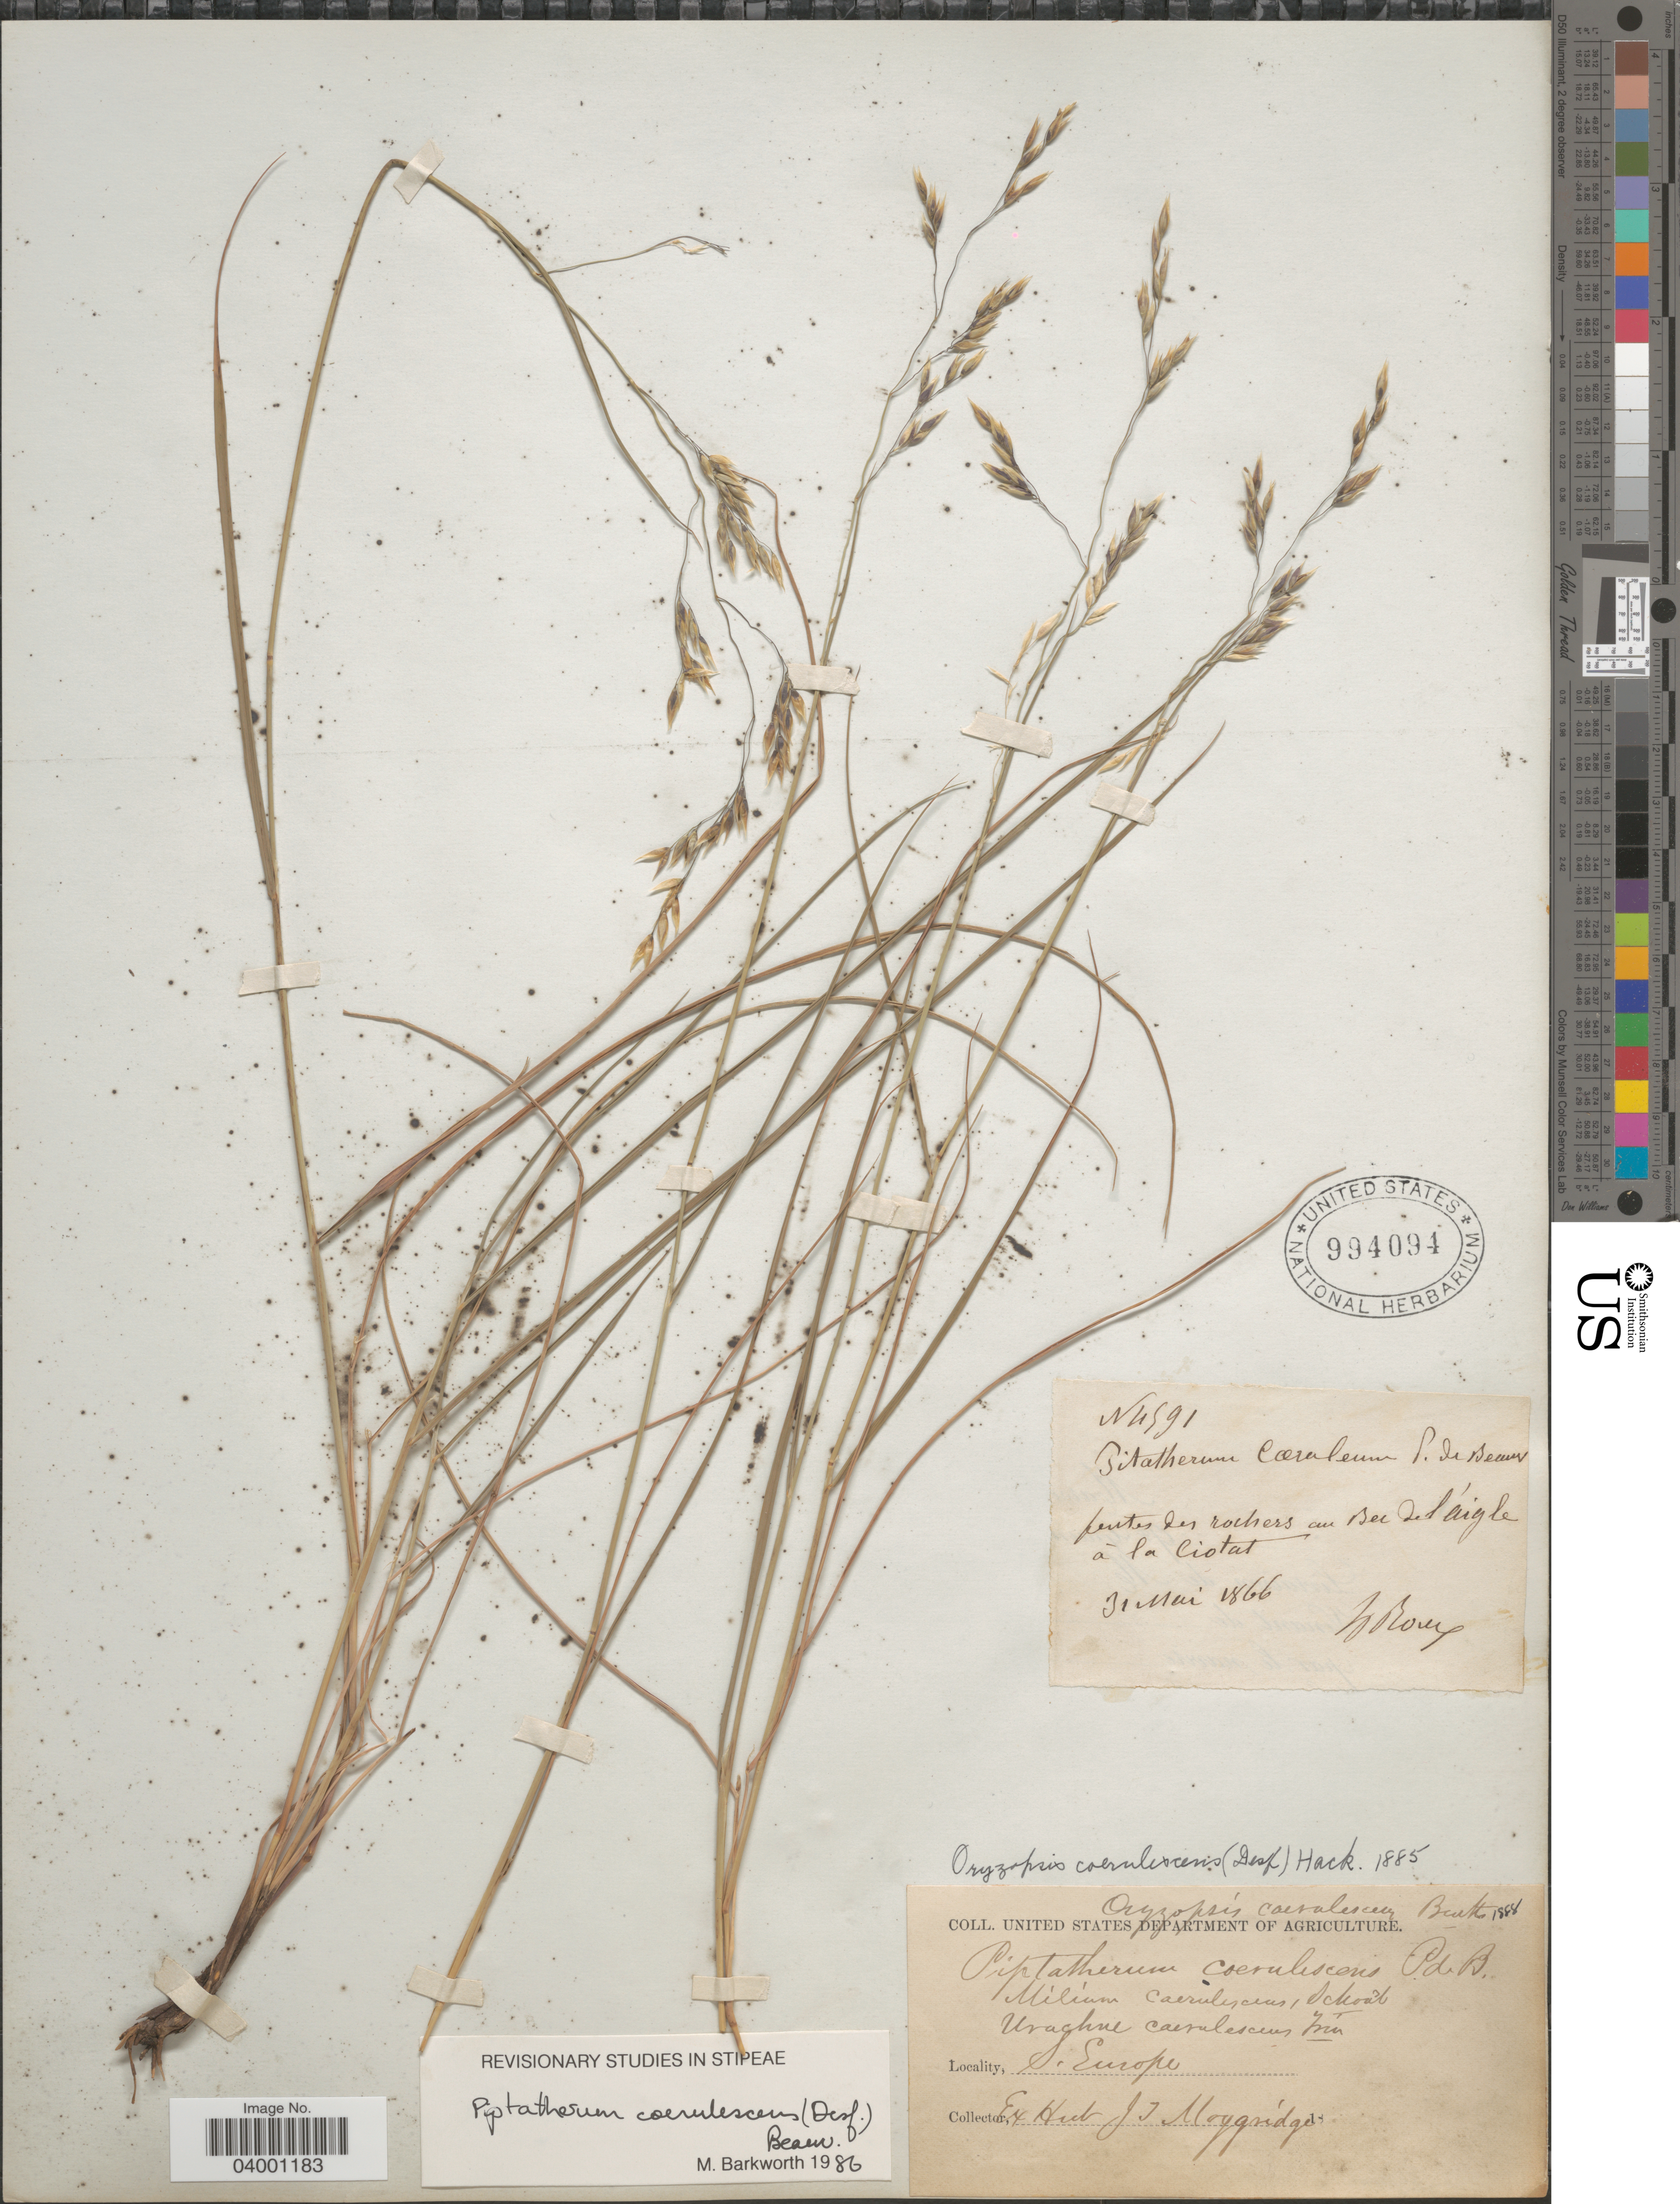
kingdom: Plantae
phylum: Tracheophyta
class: Liliopsida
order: Poales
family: Poaceae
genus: Piptatherum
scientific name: Piptatherum coerulescens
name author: (Desf.) P. Beauv.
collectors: N. A. Bourg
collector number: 4591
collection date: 1866-05-31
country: France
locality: Fentes des rochers au Bec de l'Aigle á la Ciotat. S. Europe.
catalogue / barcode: US 994094